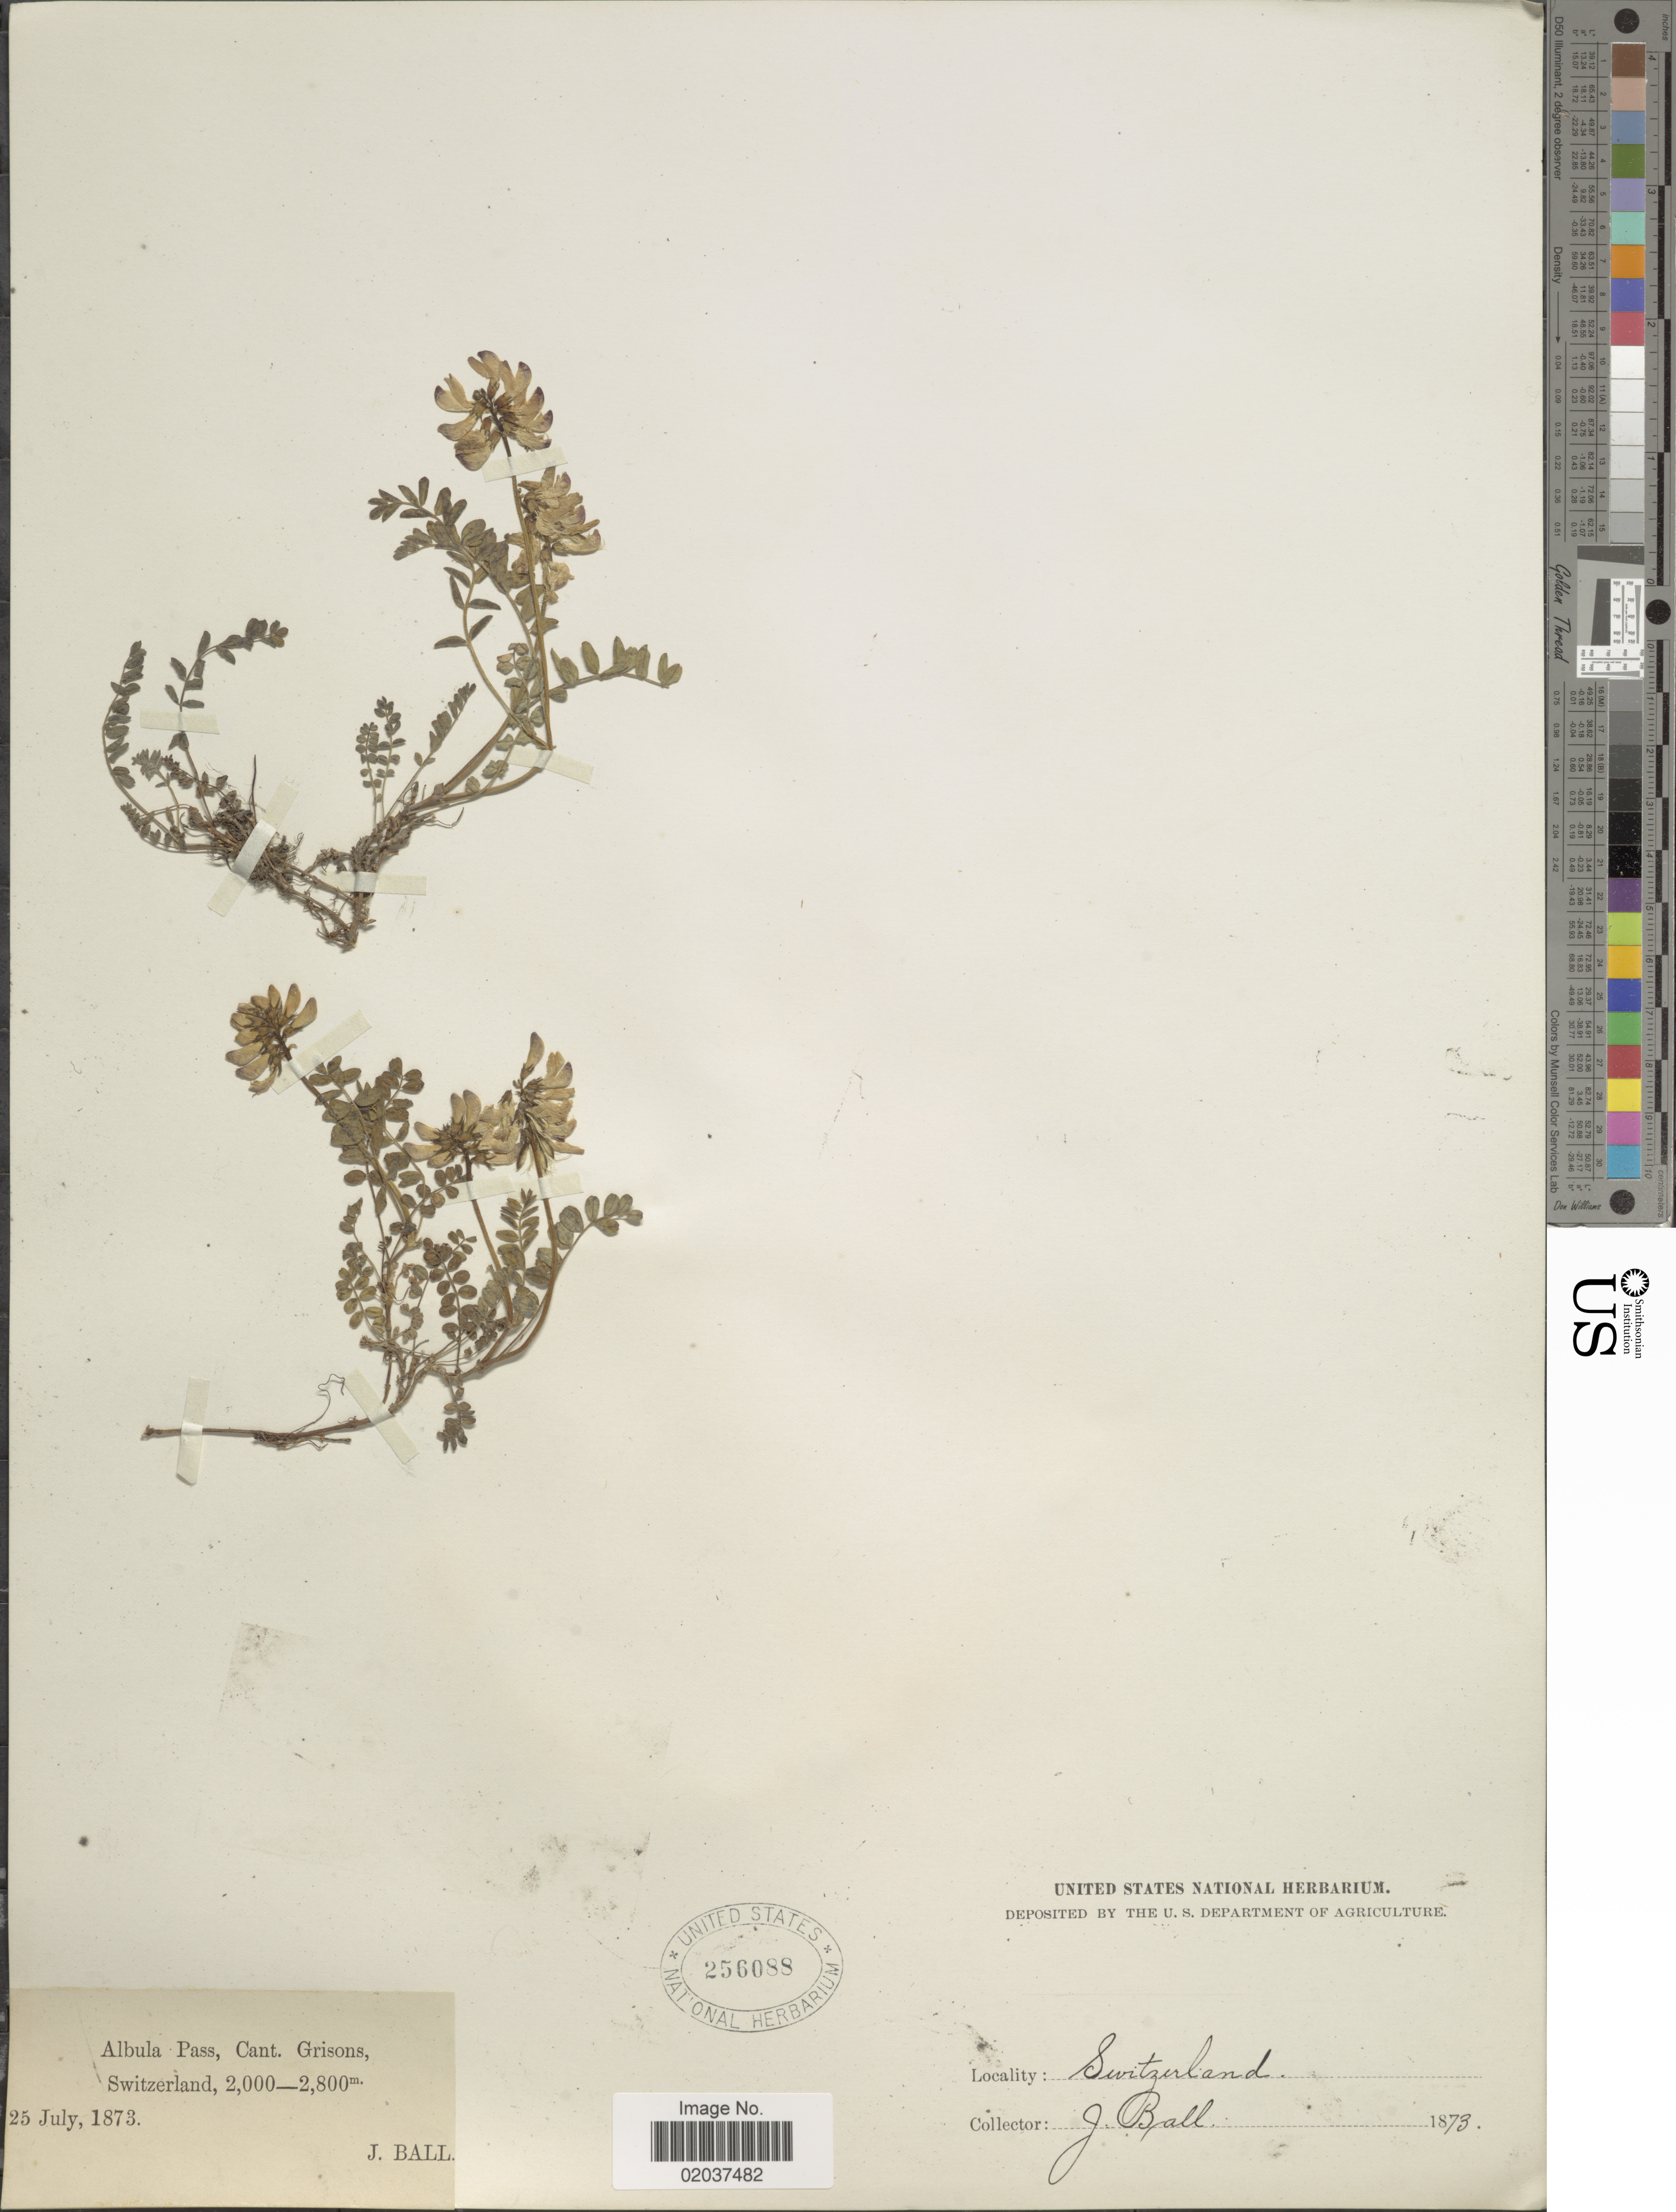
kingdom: Plantae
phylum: Tracheophyta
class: Magnoliopsida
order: Fabales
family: Fabaceae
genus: Astragalus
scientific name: Astragalus sp.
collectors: J. Ball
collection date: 1873-07-25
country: Switzerland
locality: Albula Pass, Cant. Grisons, Zwitzerland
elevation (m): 2000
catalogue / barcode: US 256088